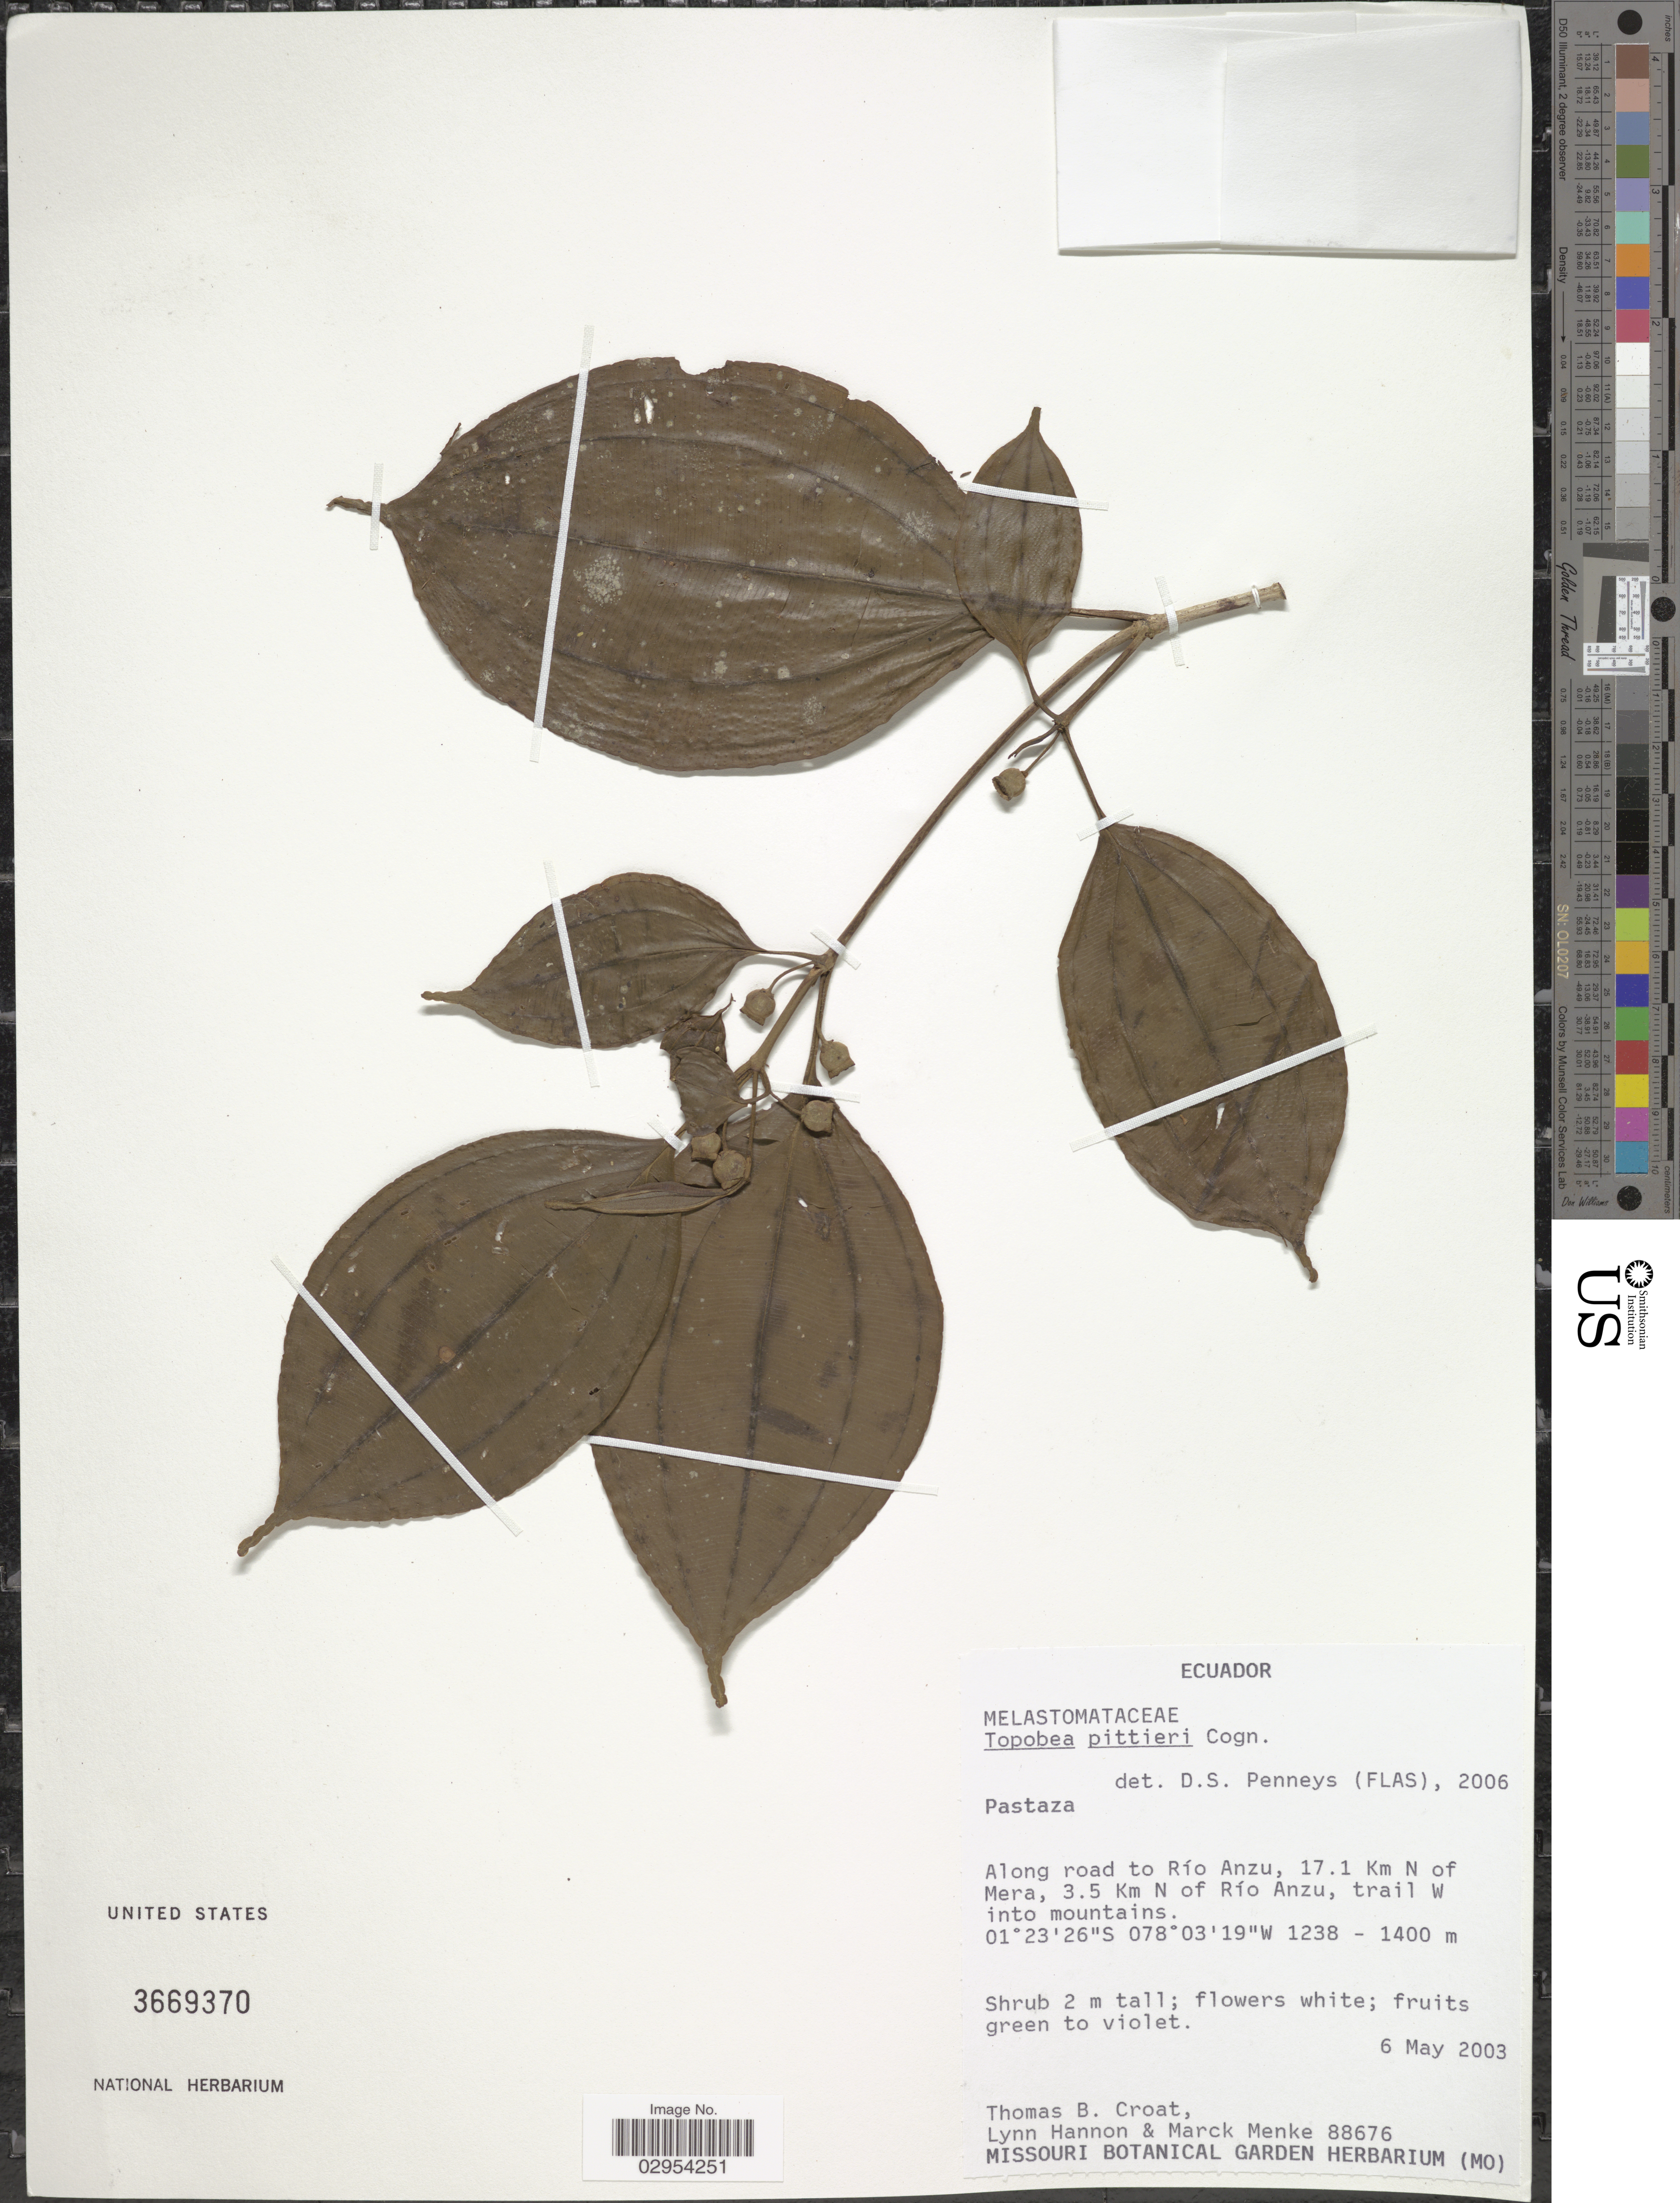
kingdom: Plantae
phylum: Tracheophyta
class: Magnoliopsida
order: Myrtales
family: Melastomataceae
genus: Topobea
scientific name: Topobea pittieri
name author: Cogn.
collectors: T. B. Croat, L. Hannon & M. Menke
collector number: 88676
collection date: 2003-05-06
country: Ecuador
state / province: Pastaza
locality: Along road to Río Anzu, 17.1 Km N of Mera, 3.5 Km N of Río Anzu, trail W into mountains.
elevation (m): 1238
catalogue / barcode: US 3669370